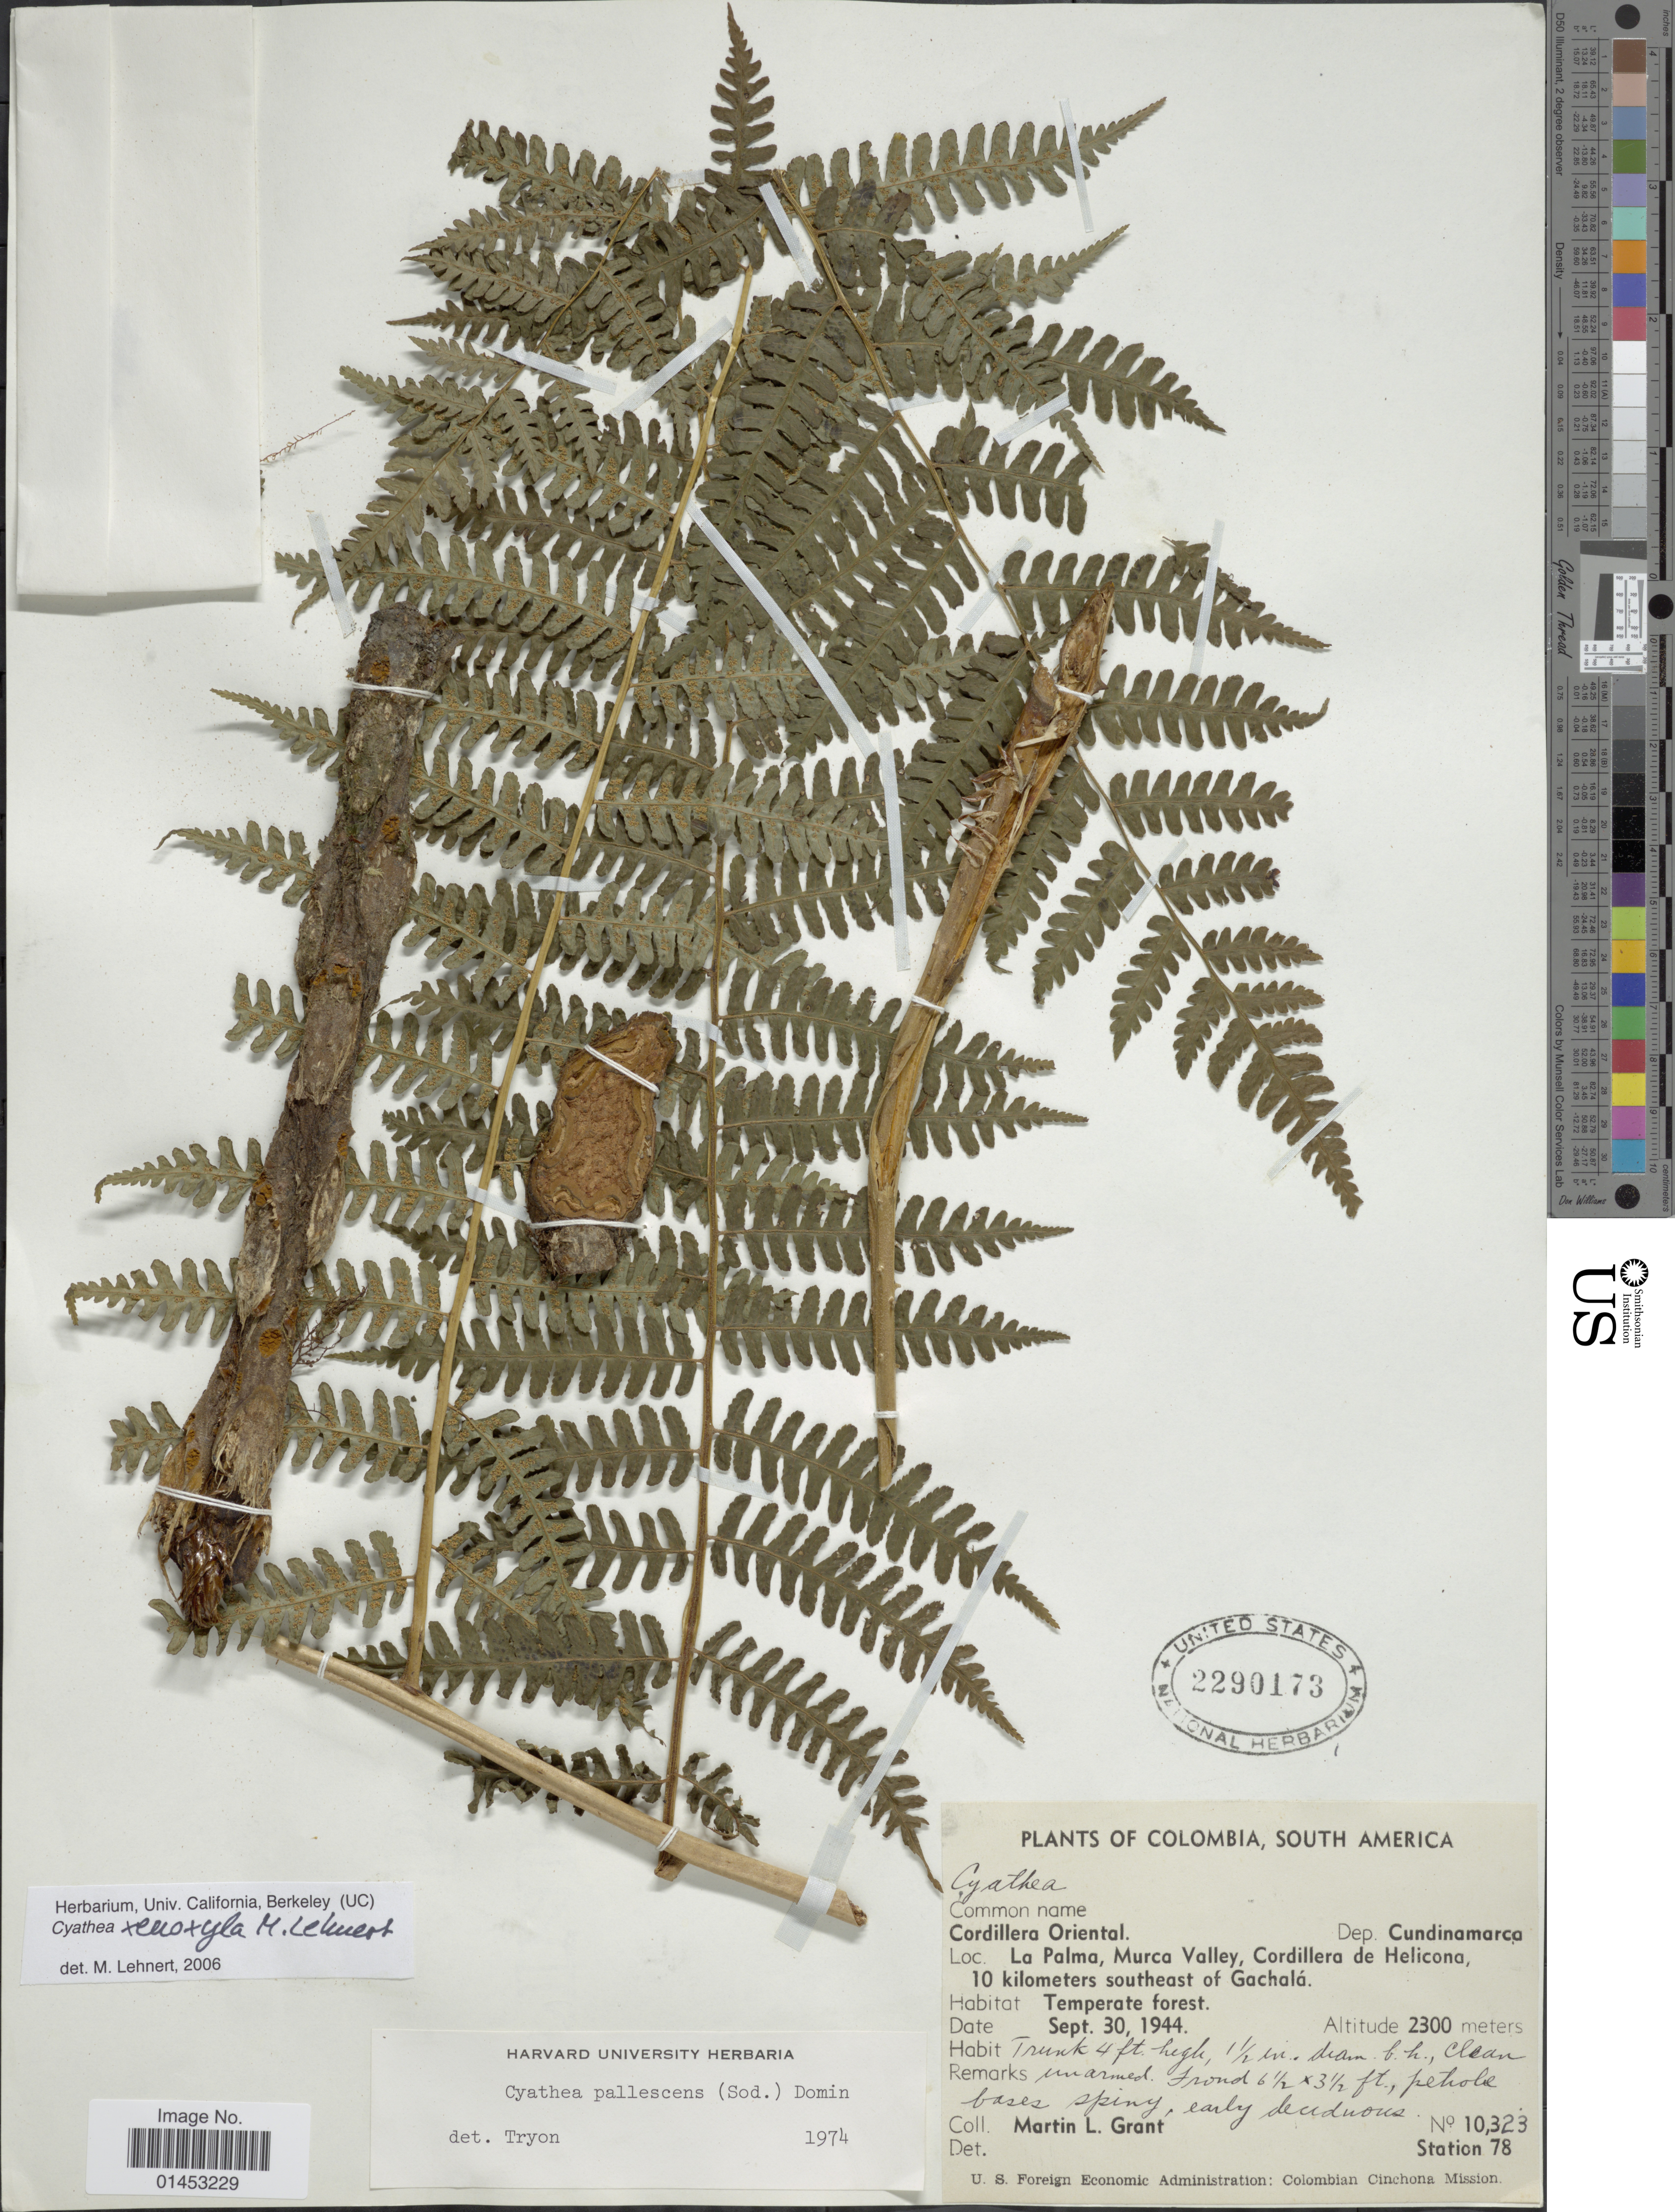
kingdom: Plantae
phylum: Tracheophyta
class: Polypodiopsida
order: Cyatheales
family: Cyatheaceae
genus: Cyathea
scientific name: Cyathea xenoxyla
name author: Lehnert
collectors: M. L. Grant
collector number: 10323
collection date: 1944-09-30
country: Colombia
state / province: Cundinamarca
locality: Cordillera, Dept. Cundinamarca, La Palma, Murca Valley, Corillera de Helicana, 10km southeast of Gachalá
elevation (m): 2300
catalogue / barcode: US 2290173